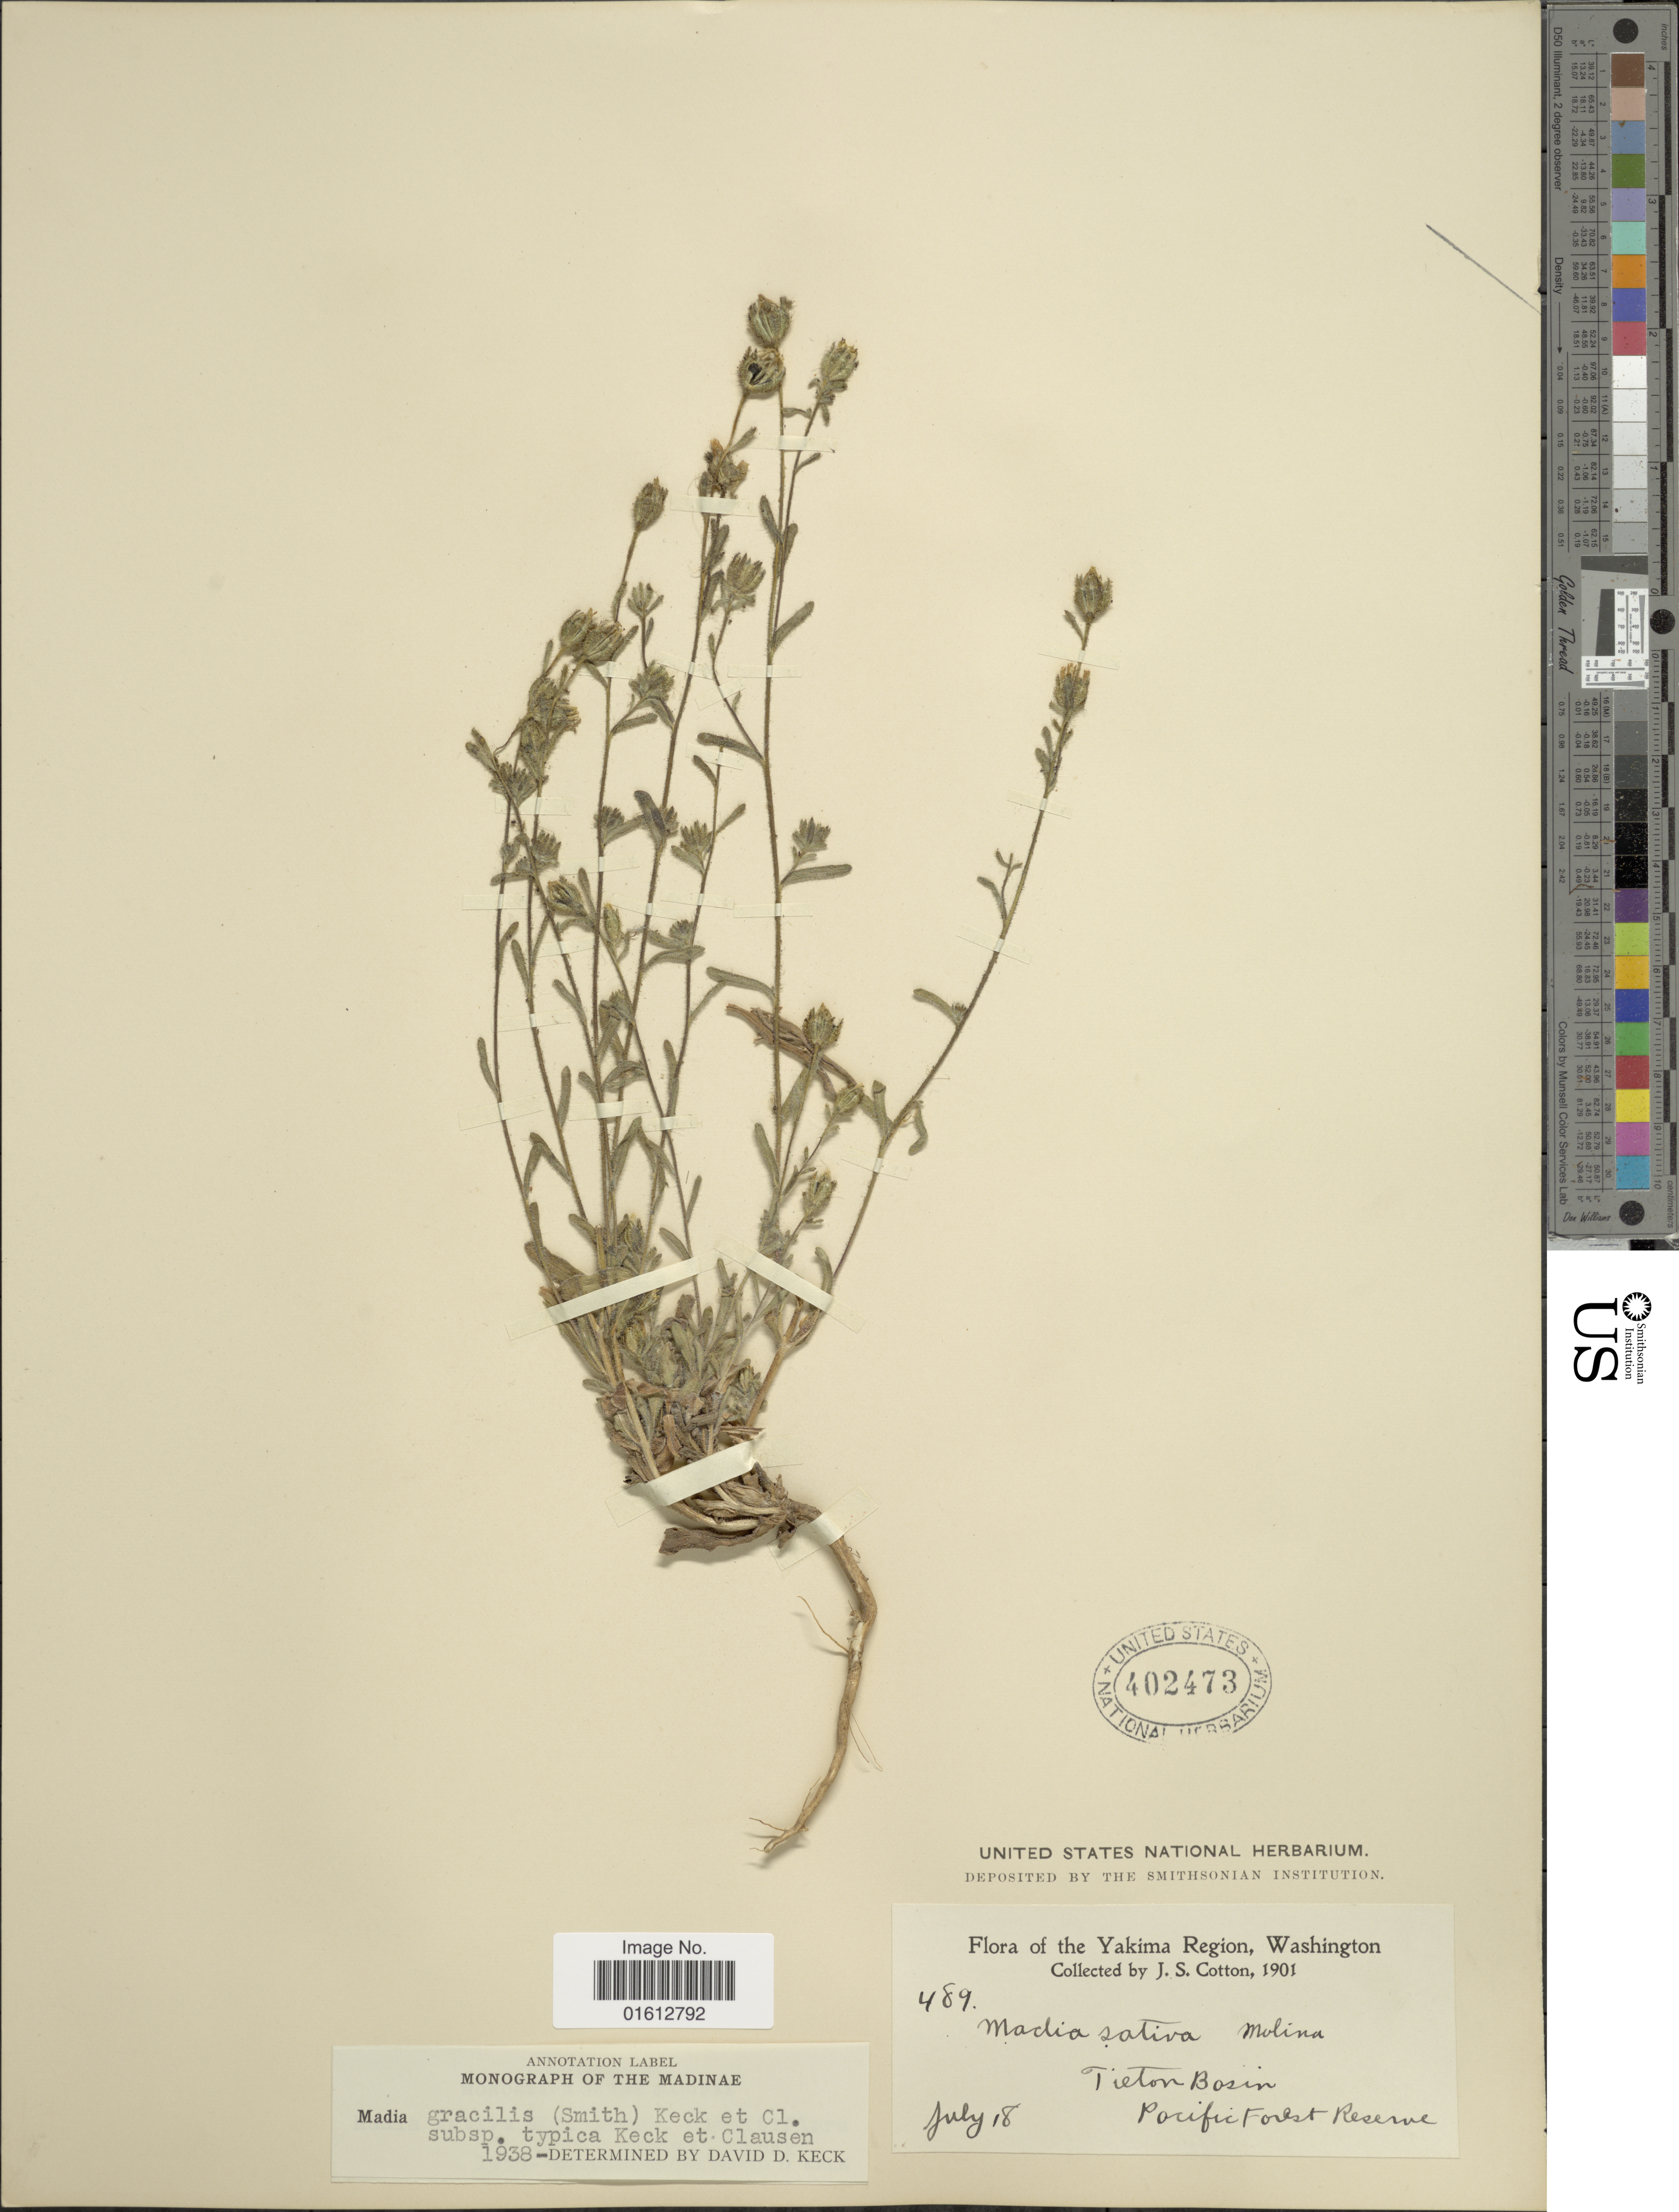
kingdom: Plantae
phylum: Tracheophyta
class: Magnoliopsida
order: Asterales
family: Asteraceae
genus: Madia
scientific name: Madia gracilis subsp. gracilis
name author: (Sm.) D.D. Keck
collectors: J. S. Cotton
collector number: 489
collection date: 1901-07-18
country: United States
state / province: Washington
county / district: Yakima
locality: Washington, Yakima Region, Tieton Basin Pacific Forest Reserve.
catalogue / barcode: US 402473